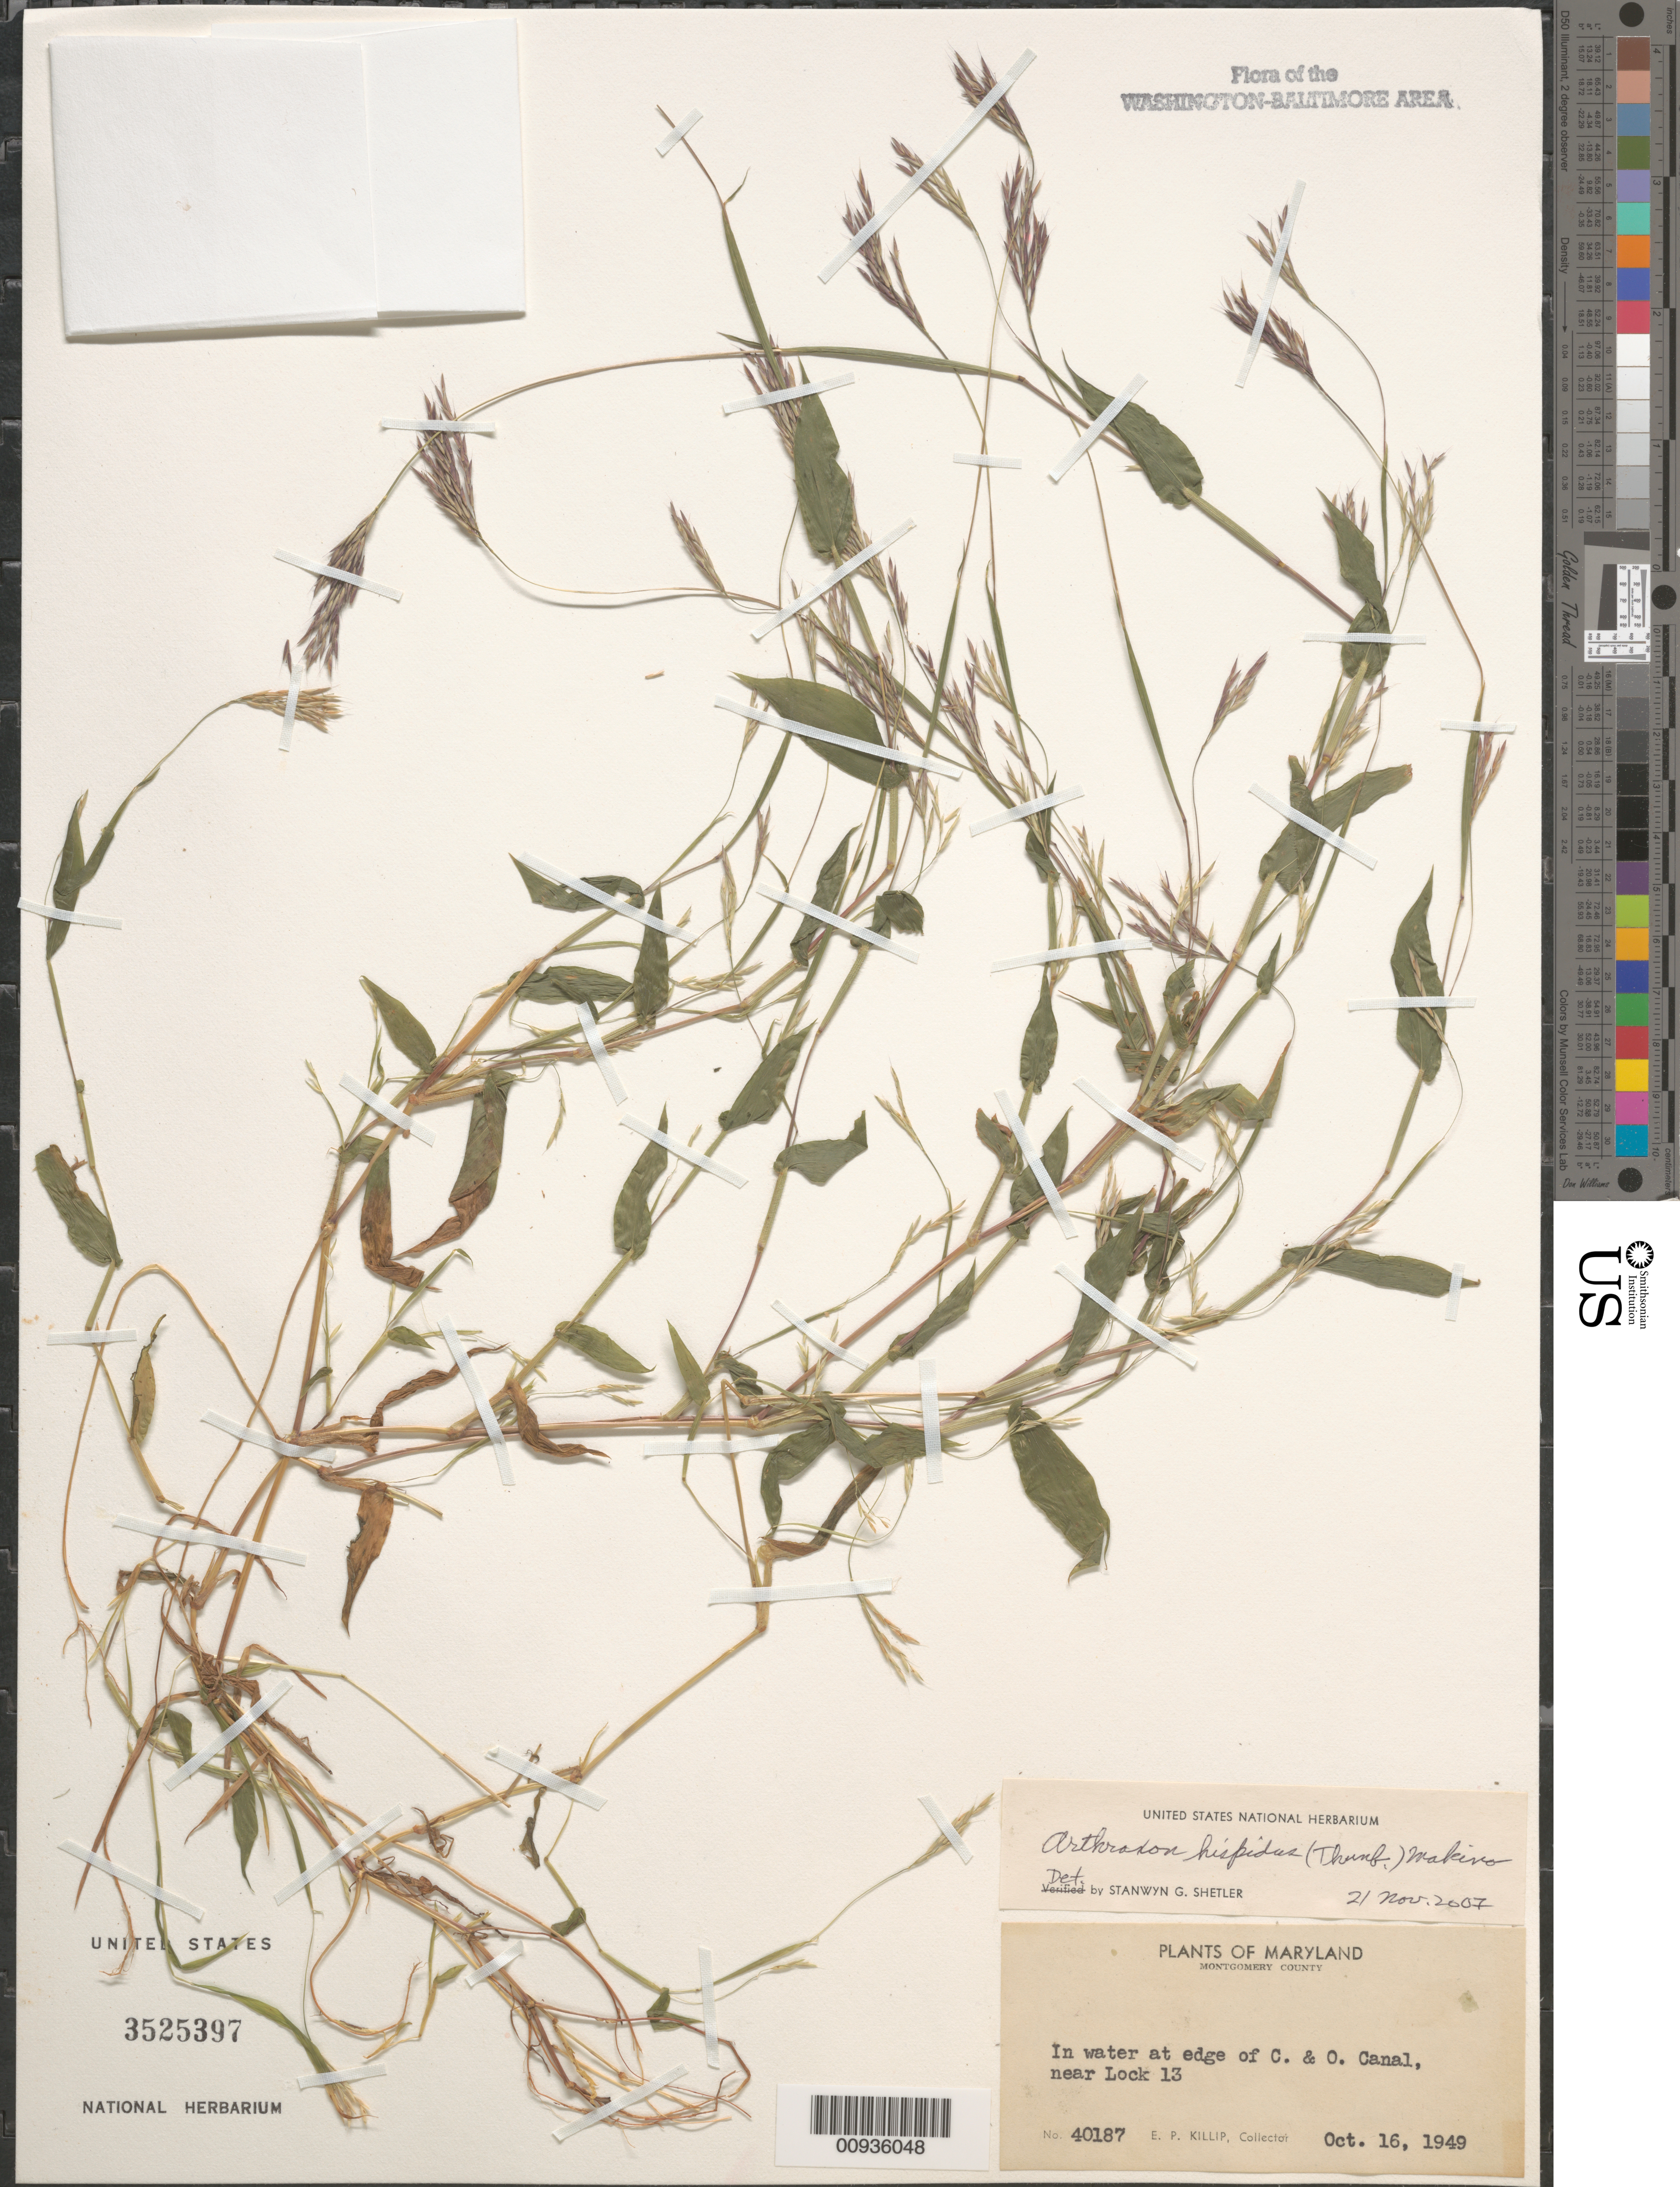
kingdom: Plantae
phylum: Tracheophyta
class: Liliopsida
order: Poales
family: Poaceae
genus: Arthraxon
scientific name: Arthraxon hispidus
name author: (Thunb.) Makino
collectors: E. P. Killip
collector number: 40187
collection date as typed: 16 Oct 1949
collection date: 1949-10-16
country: United States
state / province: Maryland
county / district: Montgomery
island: Plummers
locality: Plummer's Island C. & O. Canal, near Lock 13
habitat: in water at edge of canal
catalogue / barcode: US 3525397